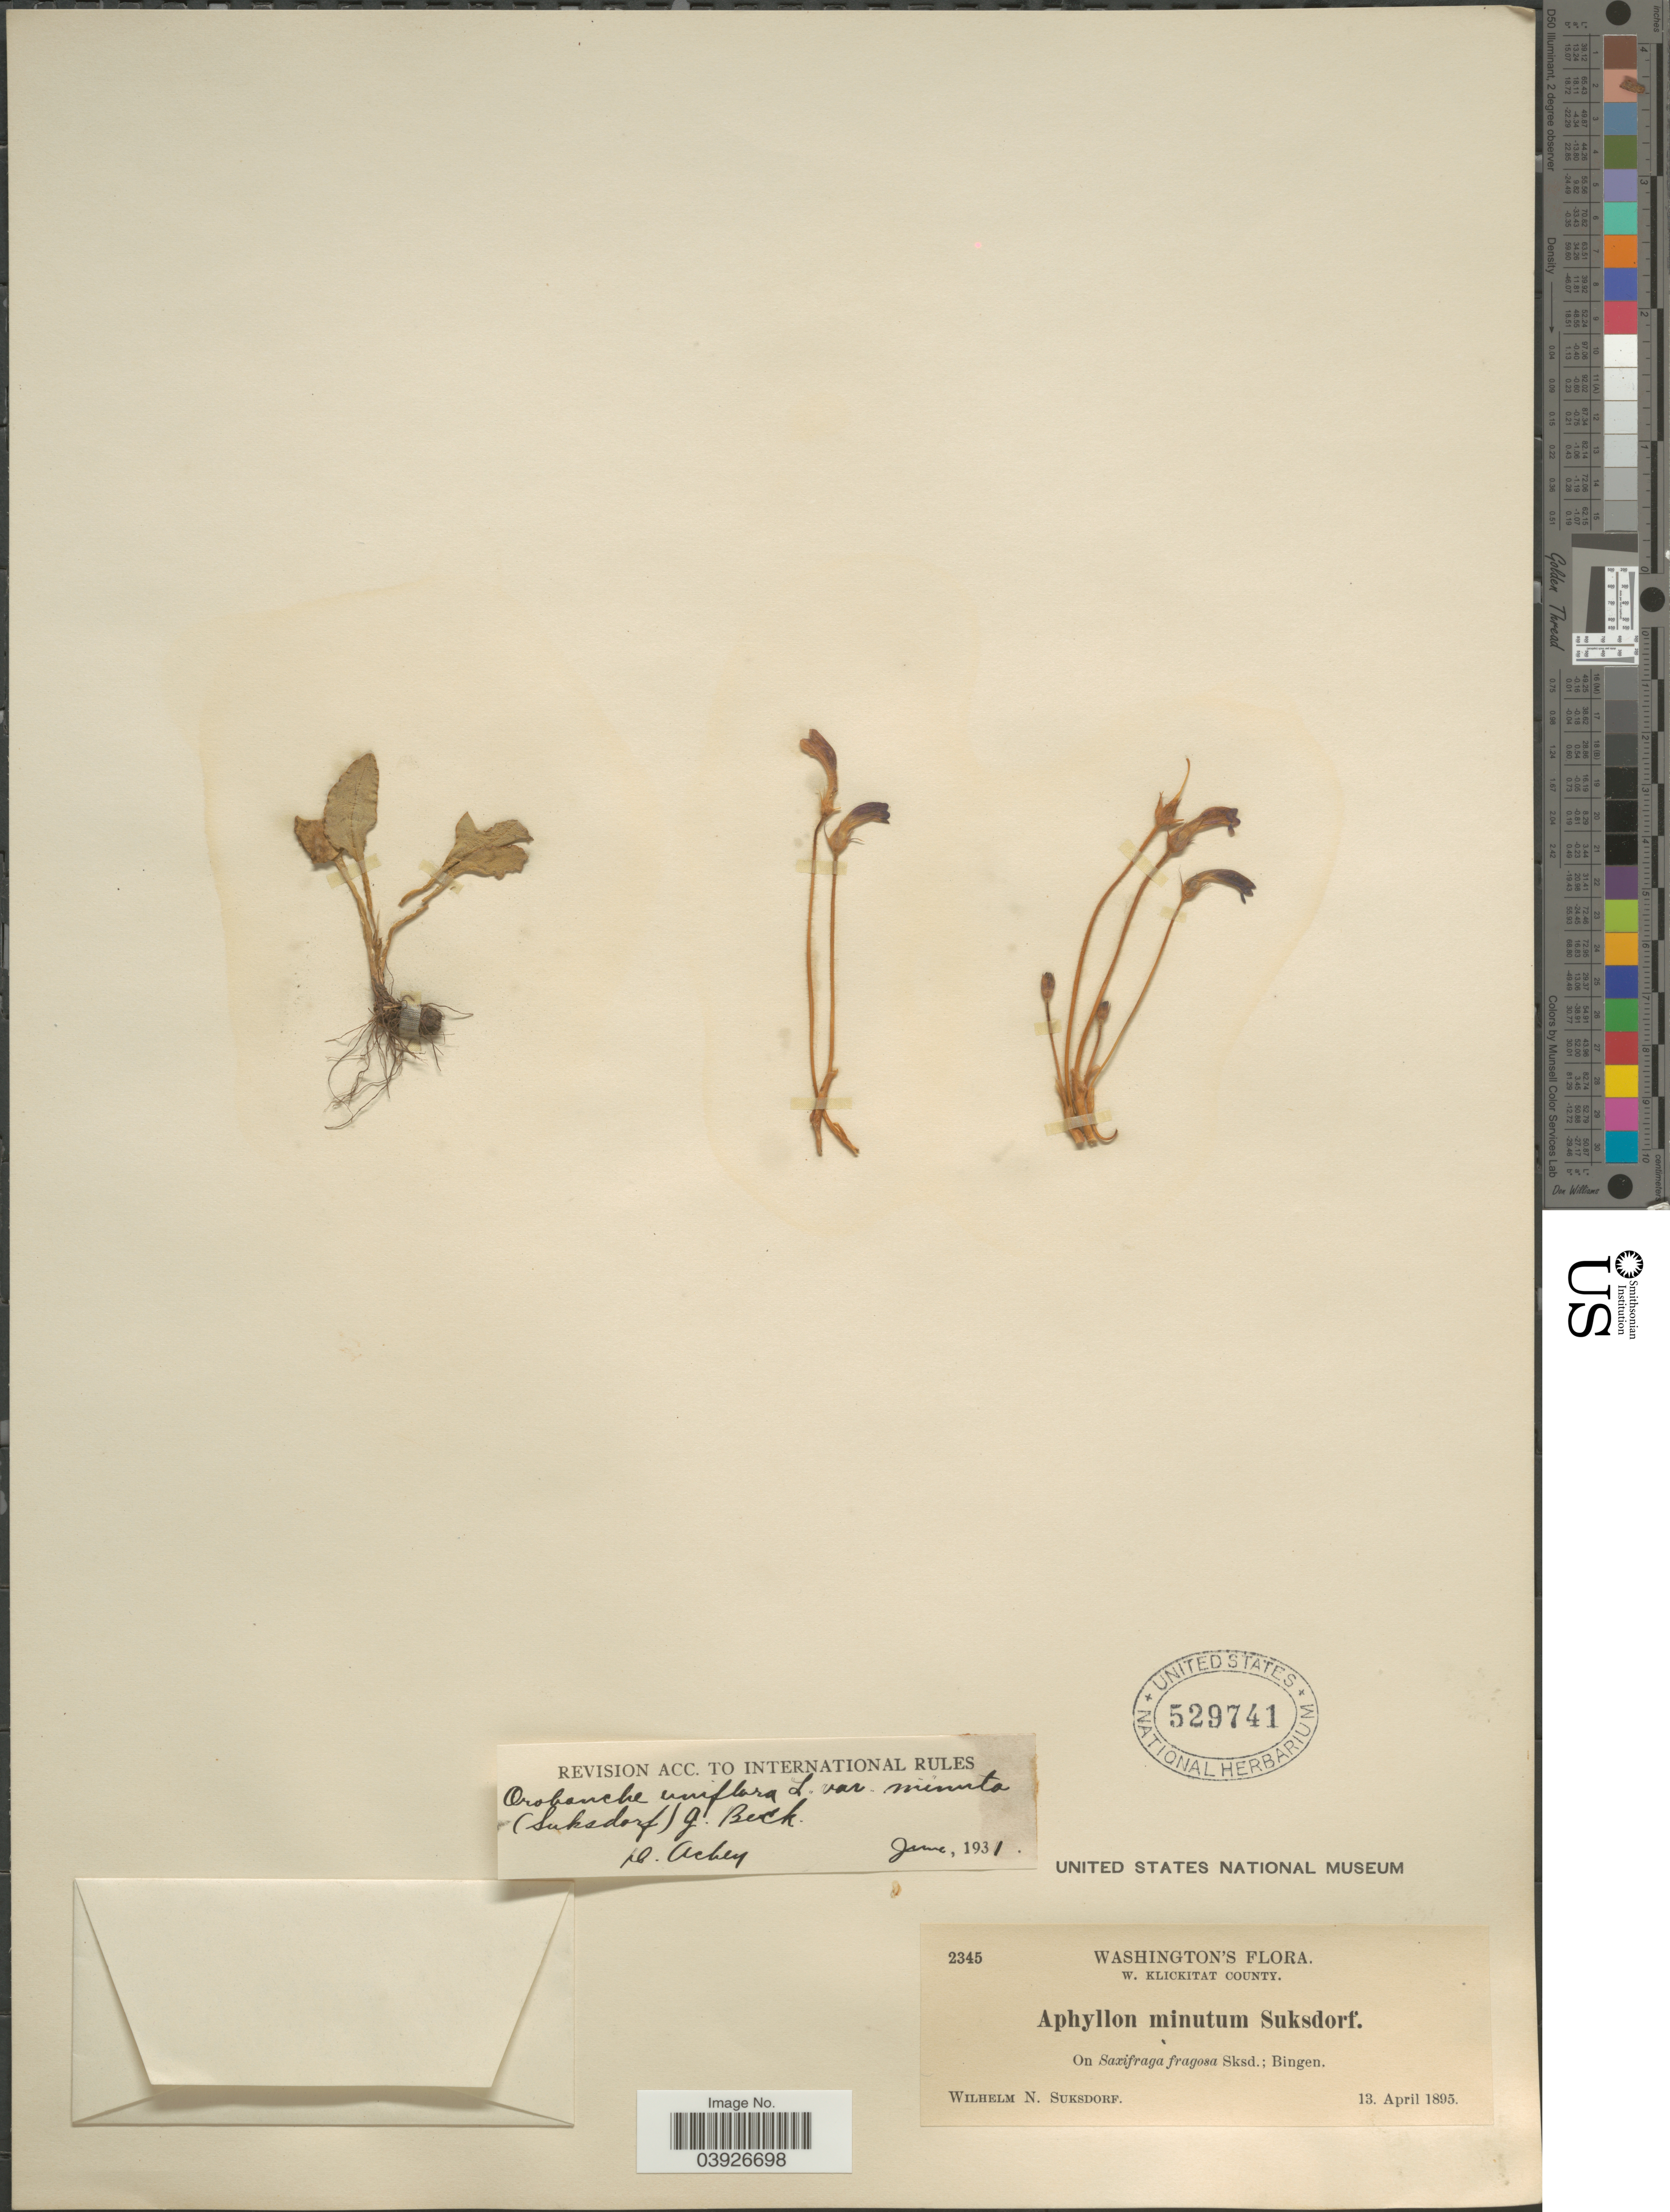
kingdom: Plantae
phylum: Tracheophyta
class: Magnoliopsida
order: Lamiales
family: Orobanchaceae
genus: Aphyllon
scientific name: Aphyllon minutum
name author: Suksd.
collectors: W. N. Suksdorf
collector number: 2345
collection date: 1895-04-13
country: United States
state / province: Washington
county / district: Klickitat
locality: W. Klickitat County. Bingen.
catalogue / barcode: US 529741